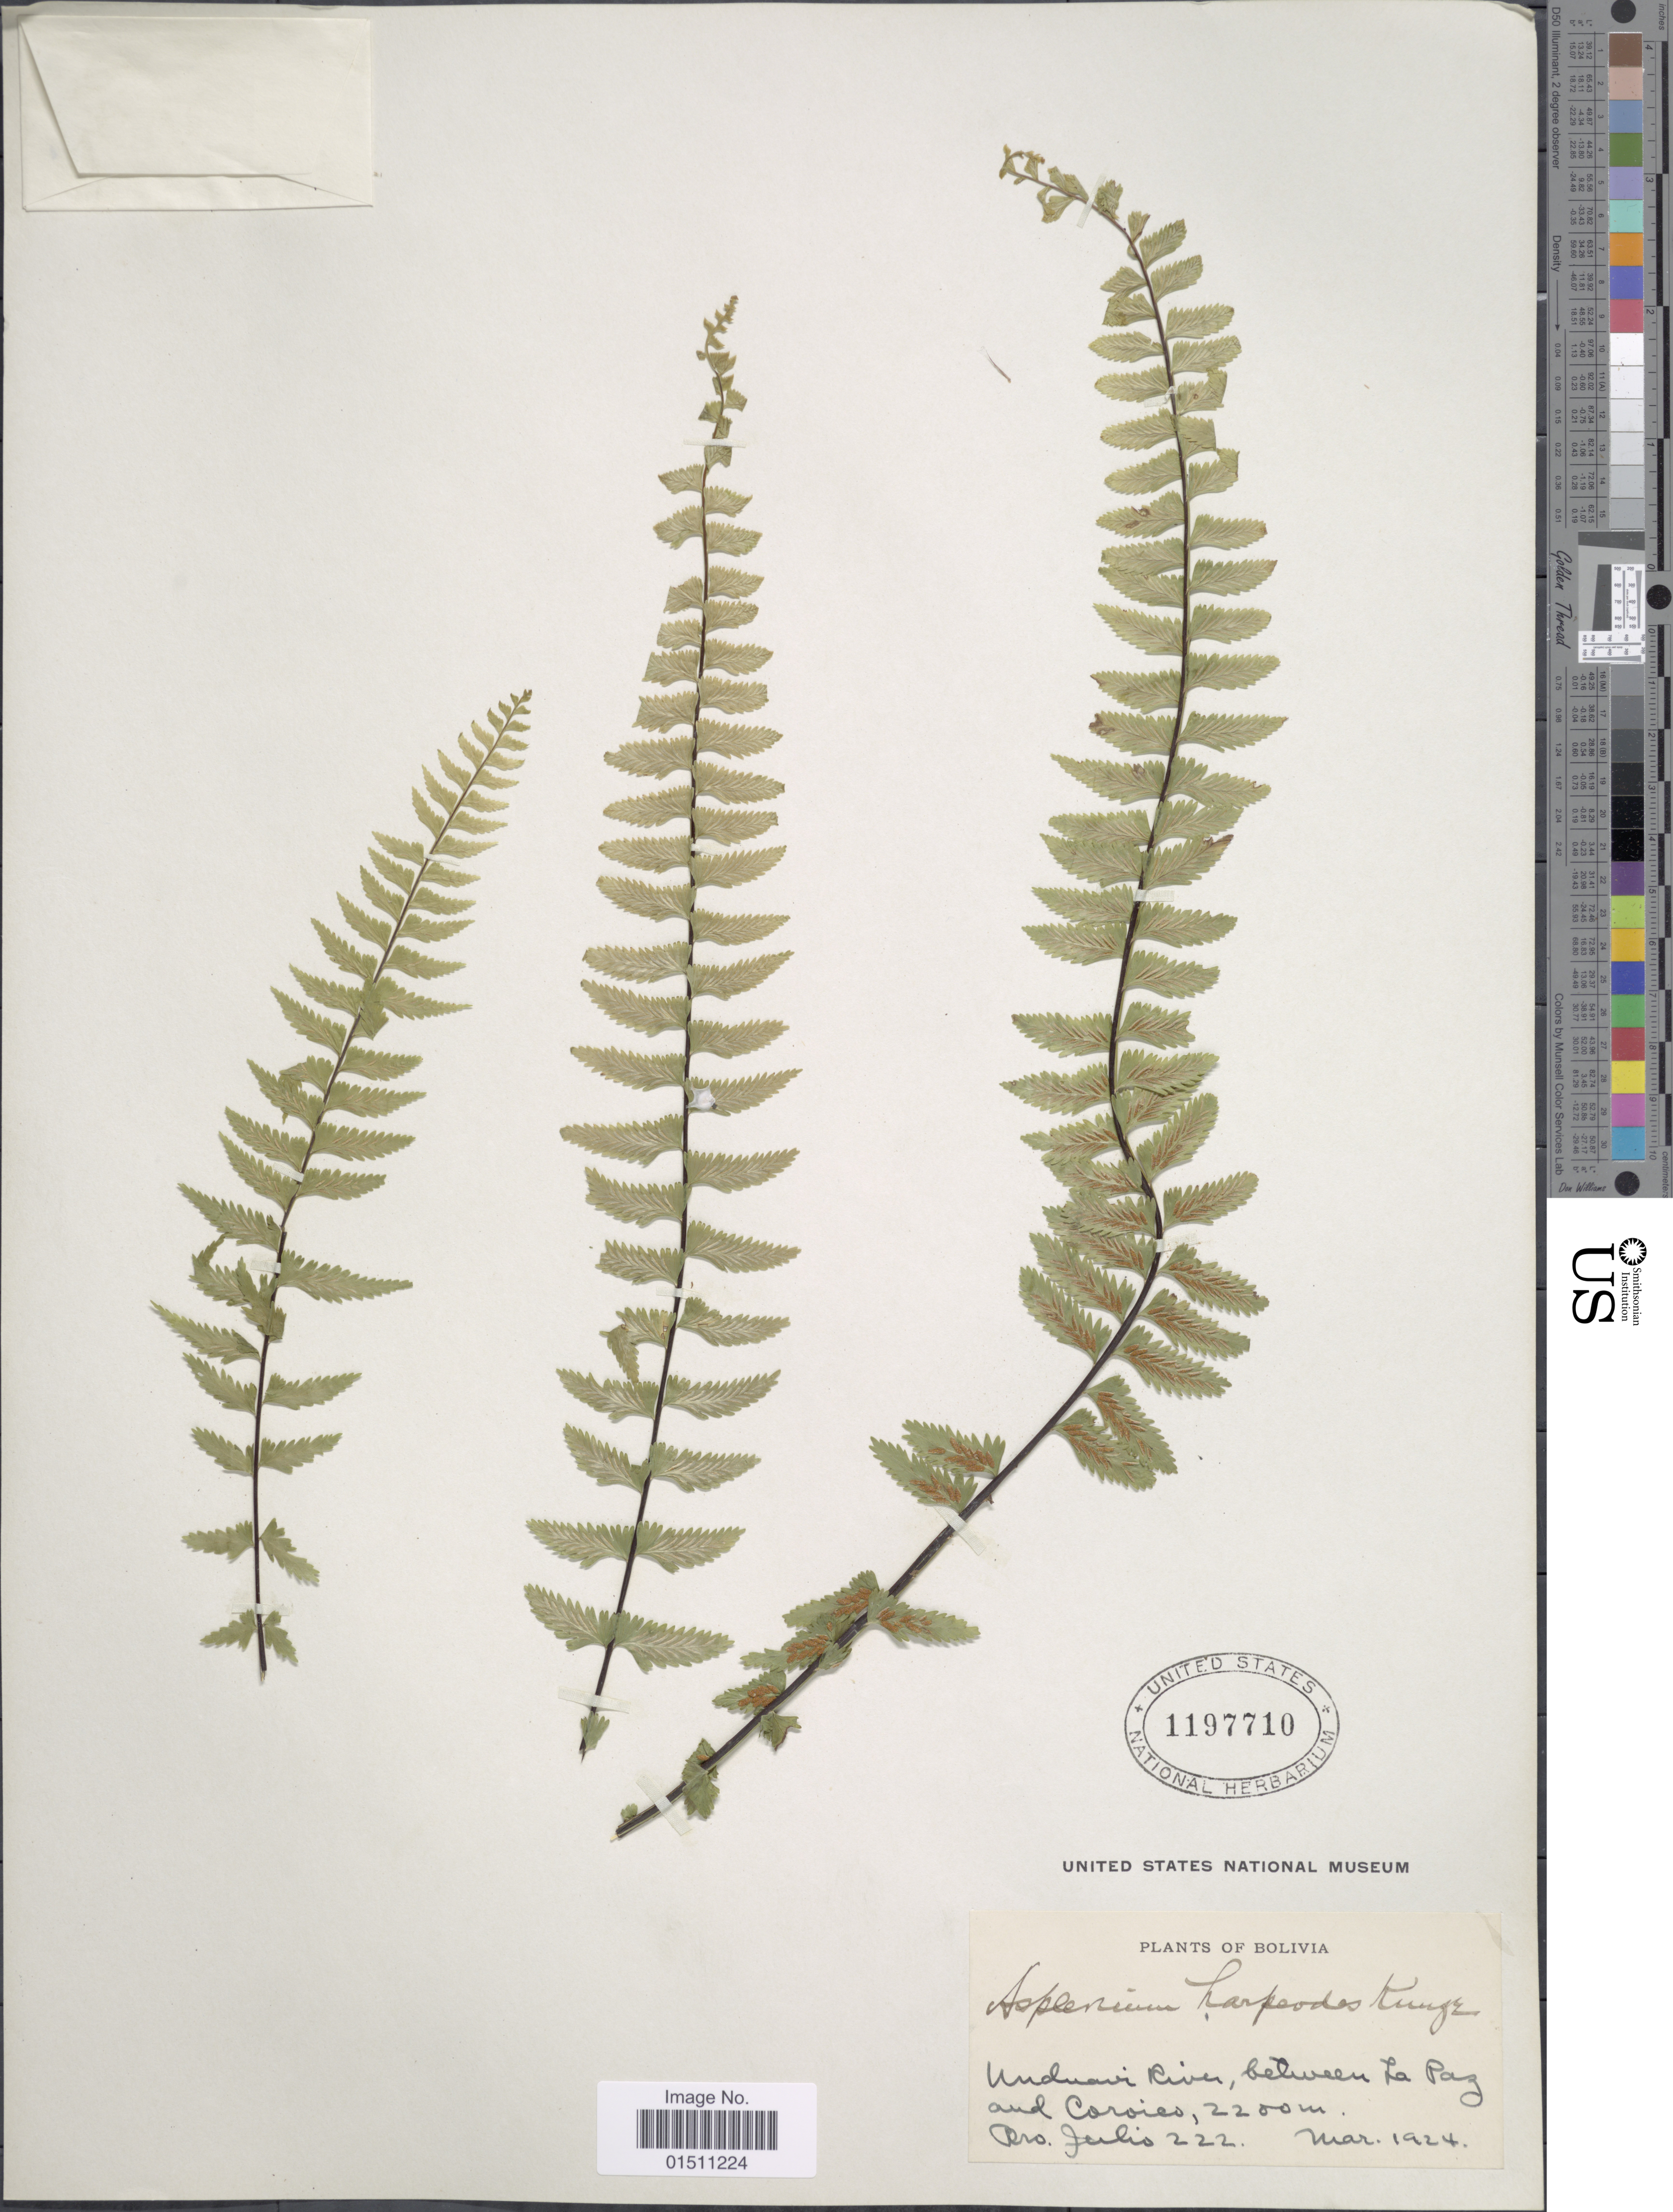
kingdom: Plantae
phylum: Tracheophyta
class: Polypodiopsida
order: Polypodiales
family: Aspleniaceae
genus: Asplenium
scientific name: Asplenium harpeodes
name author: Kunze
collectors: Bro. Julio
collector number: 222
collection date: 1924-03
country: Bolivia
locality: Unduavi River, between La Paz and Coroies.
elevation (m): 2200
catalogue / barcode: US 1197710